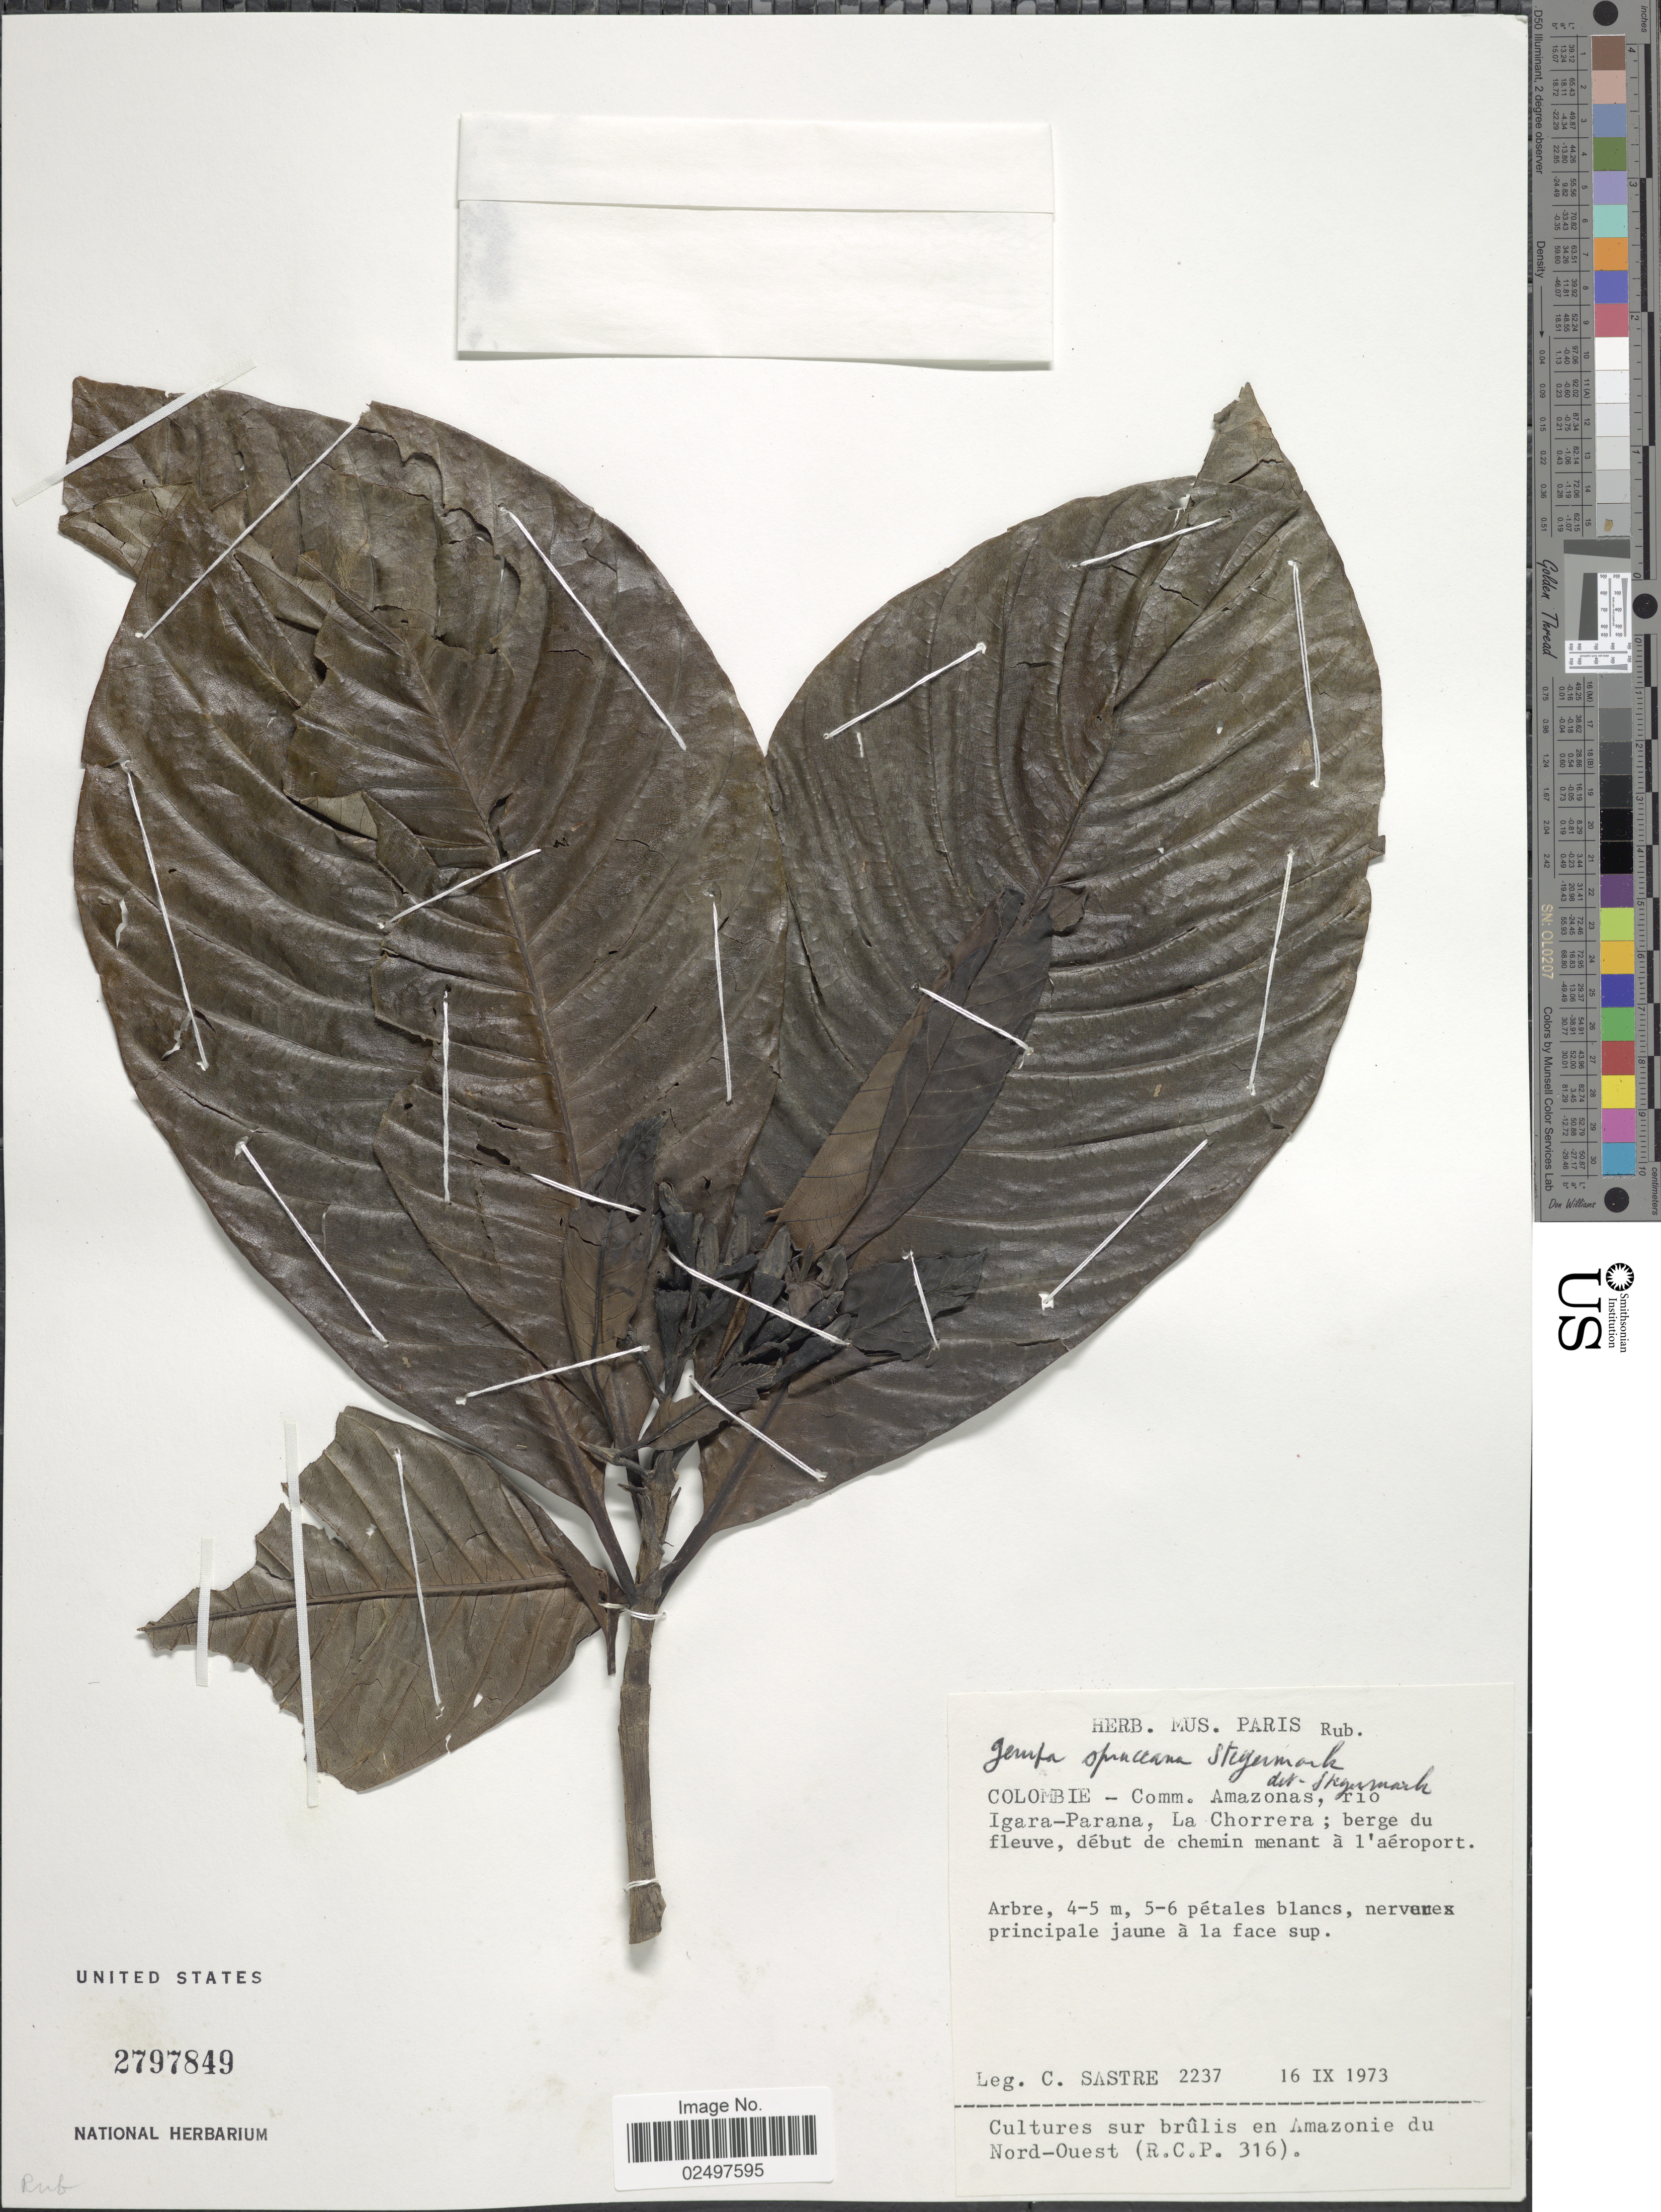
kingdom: Plantae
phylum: Tracheophyta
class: Magnoliopsida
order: Gentianales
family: Rubiaceae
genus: Genipa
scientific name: Genipa spruceana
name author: Steyerm.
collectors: C. Sastre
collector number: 2237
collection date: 1973-09-16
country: Colombia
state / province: Amazônas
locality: Comm. Amazonas, rio Igara- Parana, La Chorrera; berge du fleuve, debut de chemin menant a l'aeroport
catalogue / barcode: US 2797849